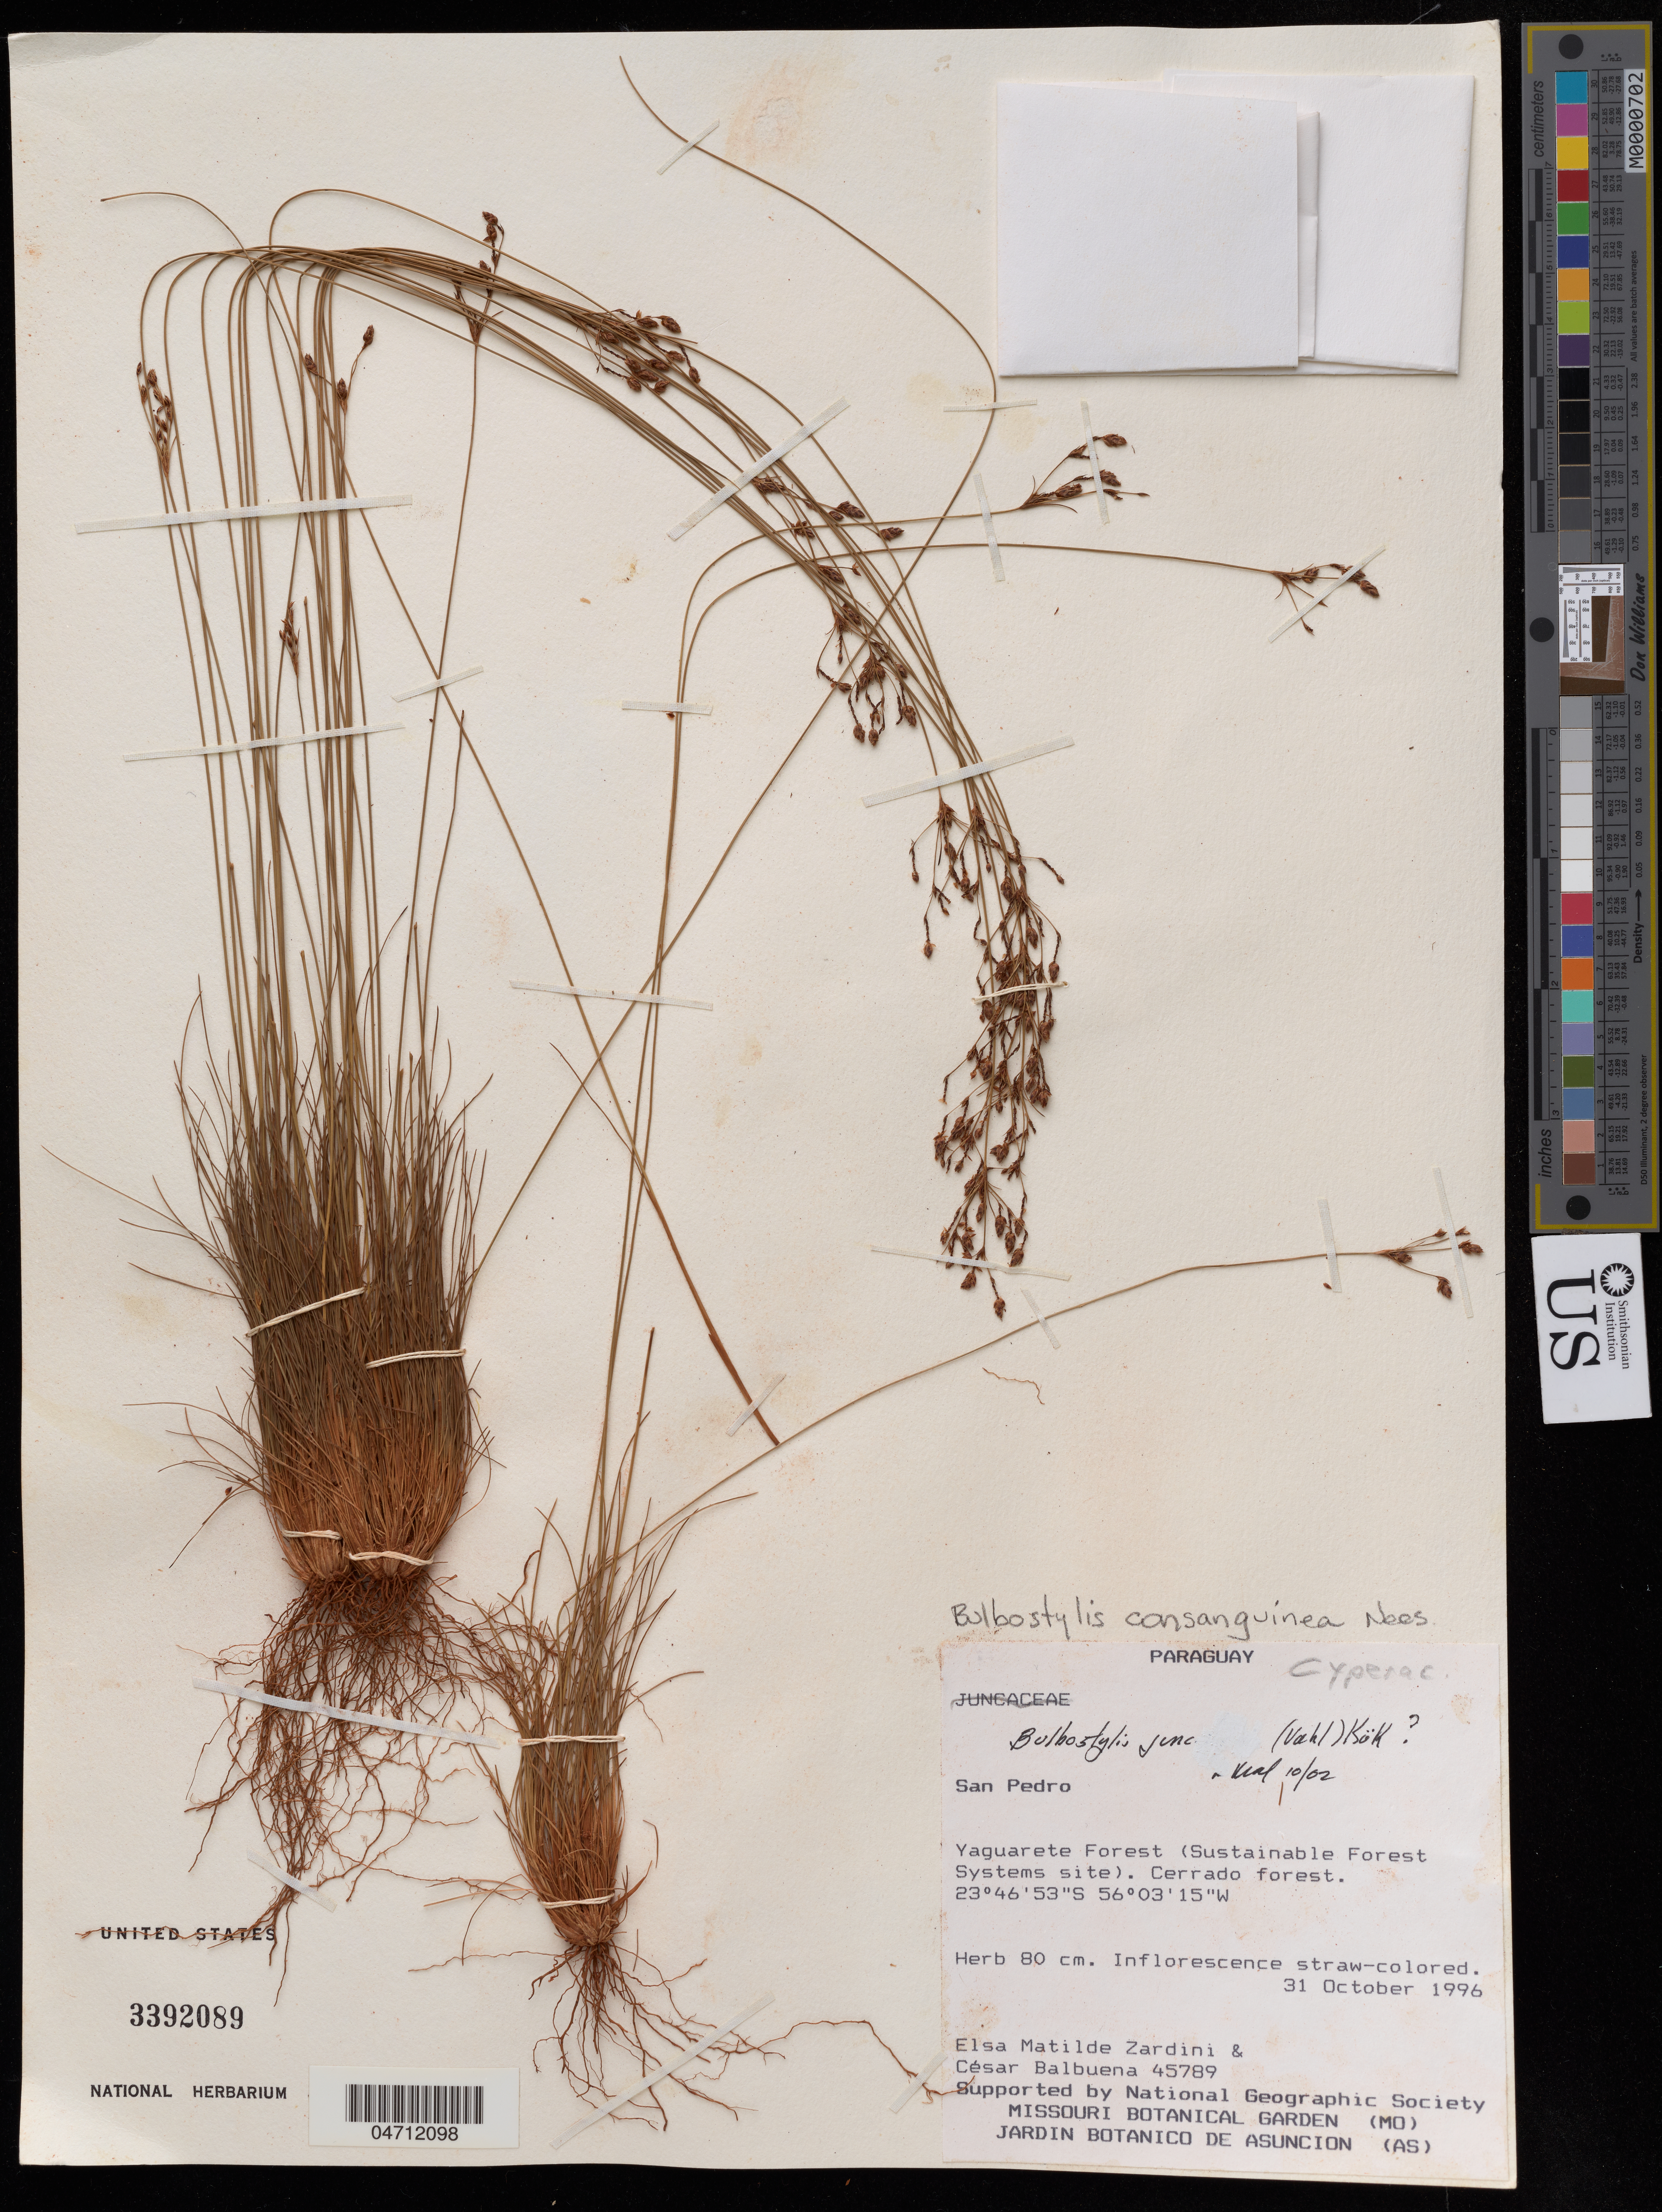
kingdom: Plantae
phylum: Tracheophyta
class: Liliopsida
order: Poales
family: Cyperaceae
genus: Bulbostylis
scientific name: Bulbostylis consanguinea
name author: Nees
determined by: Kral, R.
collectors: E. M. Zardini & C. Balbuena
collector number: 45789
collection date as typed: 31 Oct 1996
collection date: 1996-10-31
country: Paraguay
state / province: San Pedro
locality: Yaguareté Forest (Sustainable Forest Systems Site).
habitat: Cerrado forest.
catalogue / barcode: US 3392089